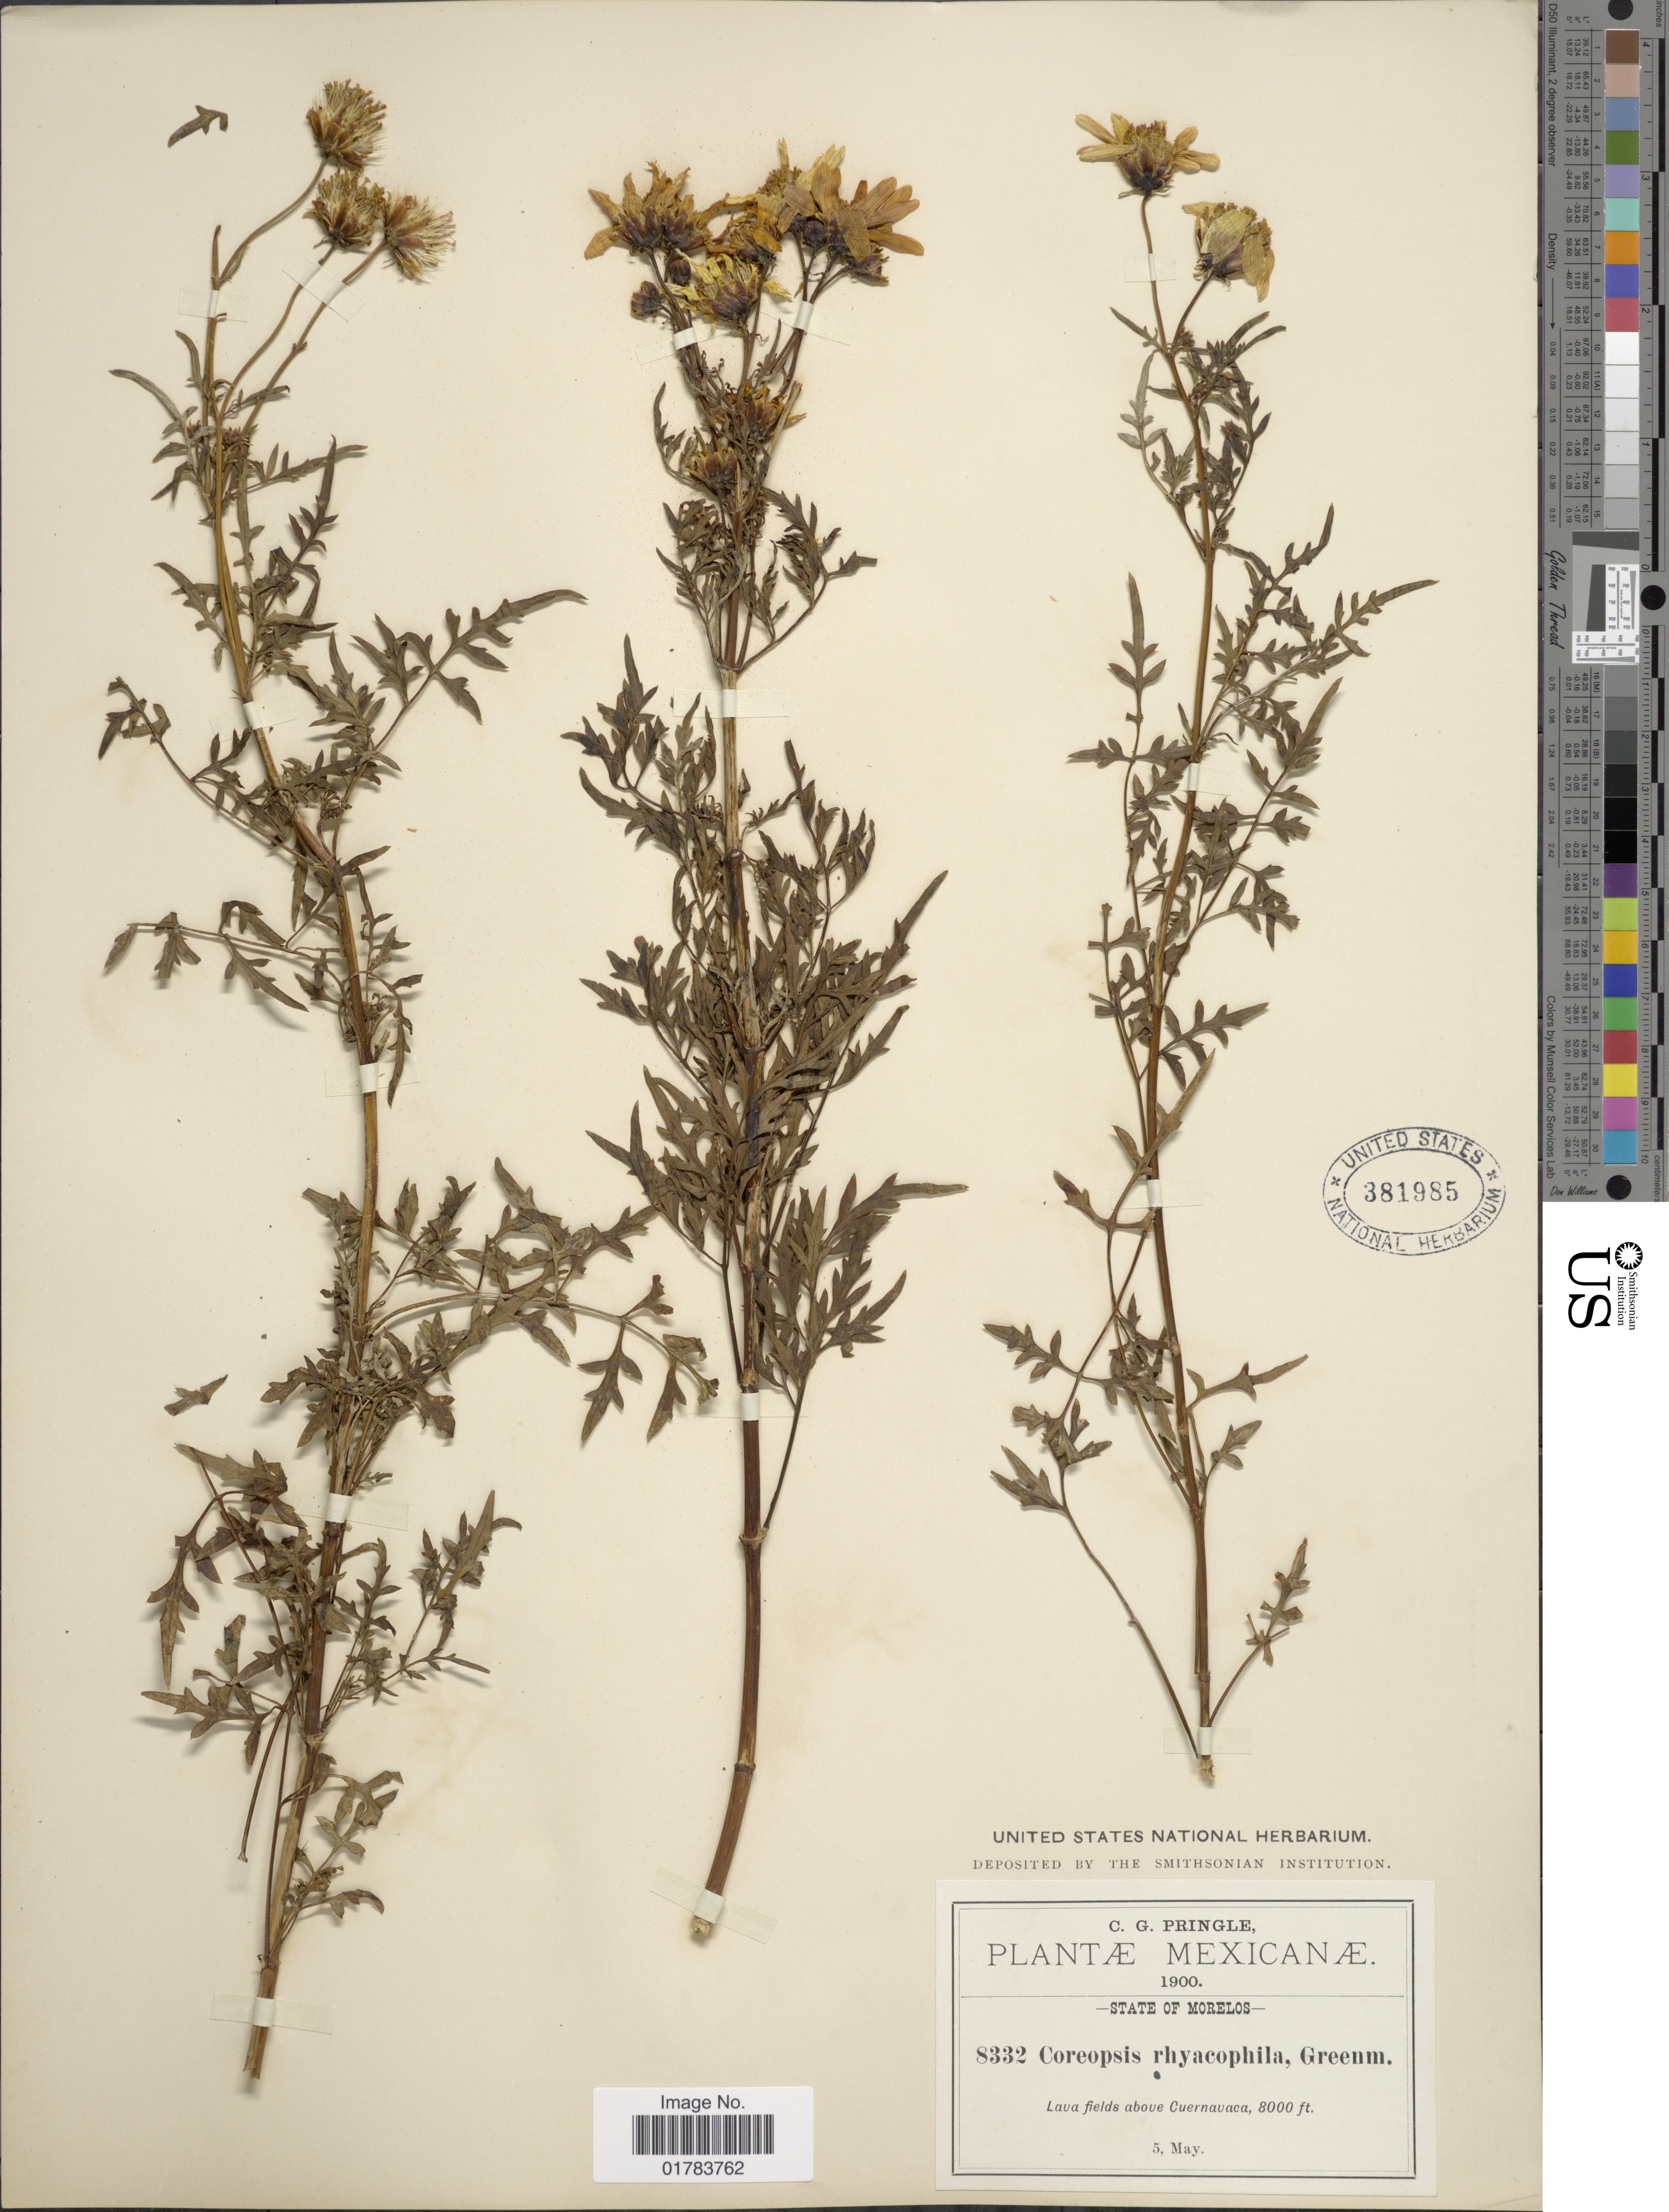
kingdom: Plantae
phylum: Tracheophyta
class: Magnoliopsida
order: Asterales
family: Asteraceae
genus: Coreopsis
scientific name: Coreopsis rhyacophila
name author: Greenm.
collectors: C. G. Pringle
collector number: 8332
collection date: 1900-05-05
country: Mexico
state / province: Morelos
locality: Lava fields above Cuernavaca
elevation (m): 2438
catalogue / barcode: US 381985